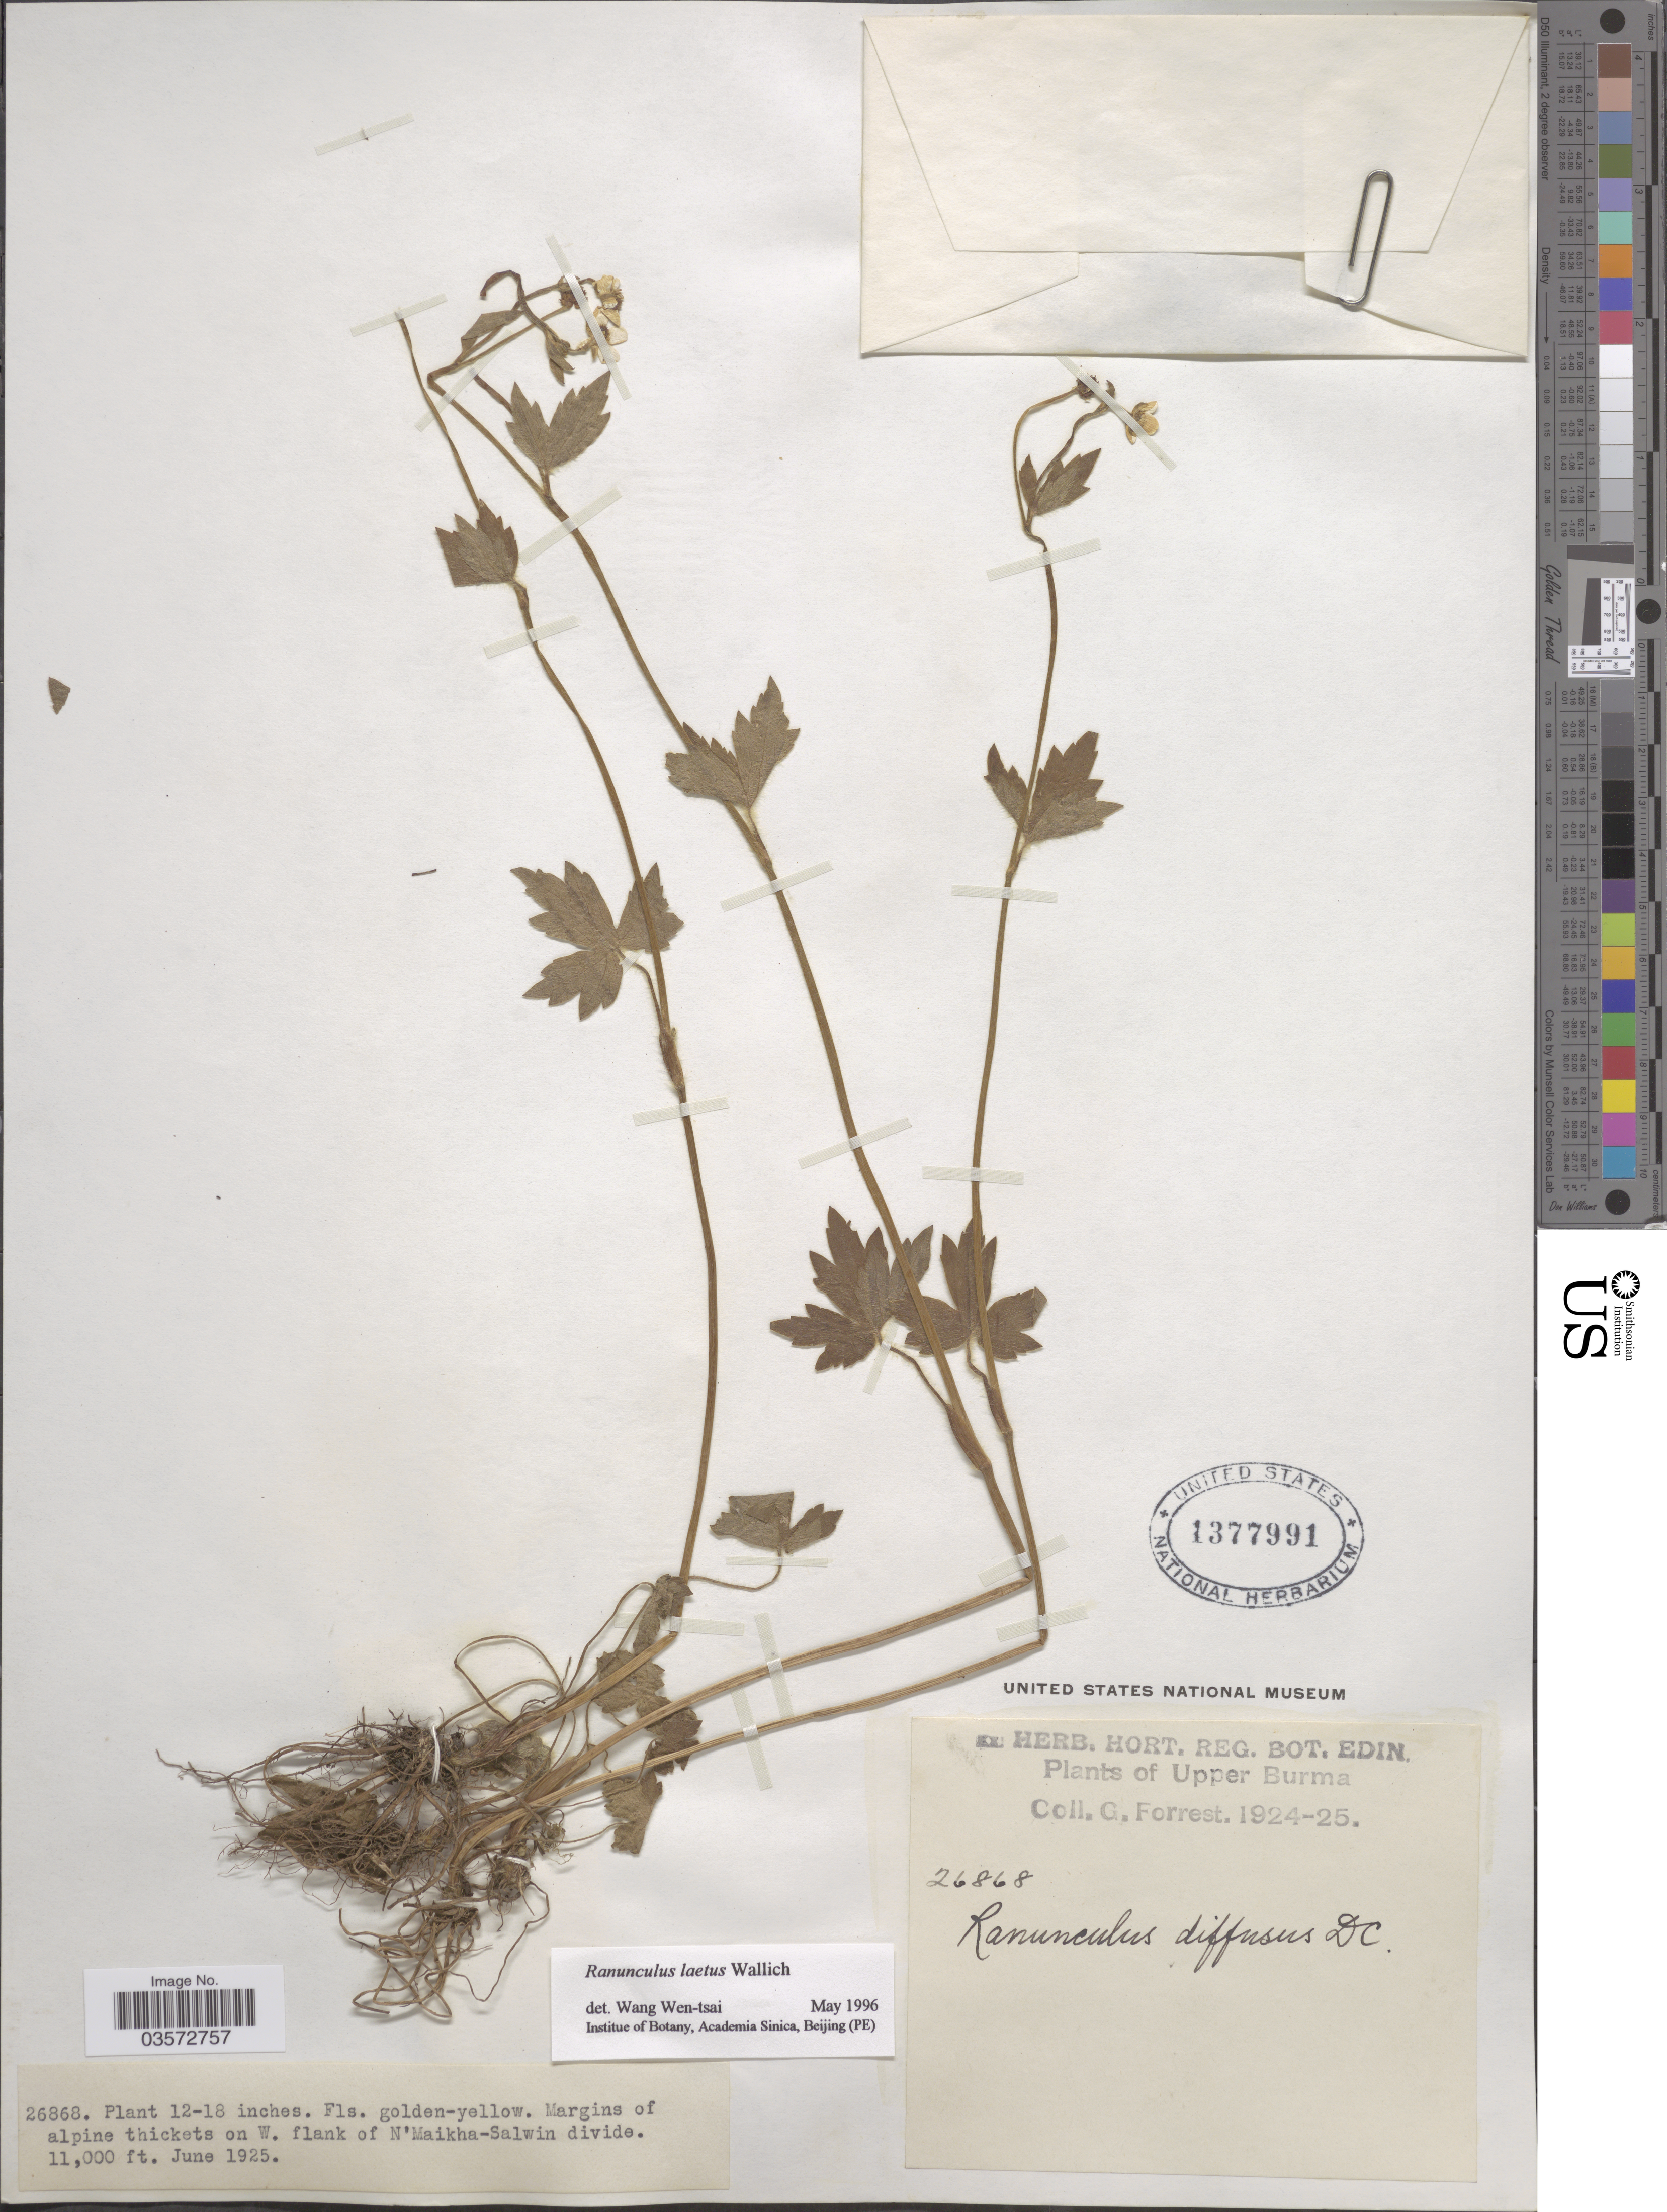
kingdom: Plantae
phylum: Tracheophyta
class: Magnoliopsida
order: Ranunculales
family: Ranunculaceae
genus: Ranunculus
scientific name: Ranunculus laetus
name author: Wall. ex Hook. f. & J.W. Thomson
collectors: G. Forrest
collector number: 26868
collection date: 1925-06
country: Myanmar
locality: Upper Burma. On W. flank of N'Maikha-Salwin divide.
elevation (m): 3353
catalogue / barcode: US 1377991